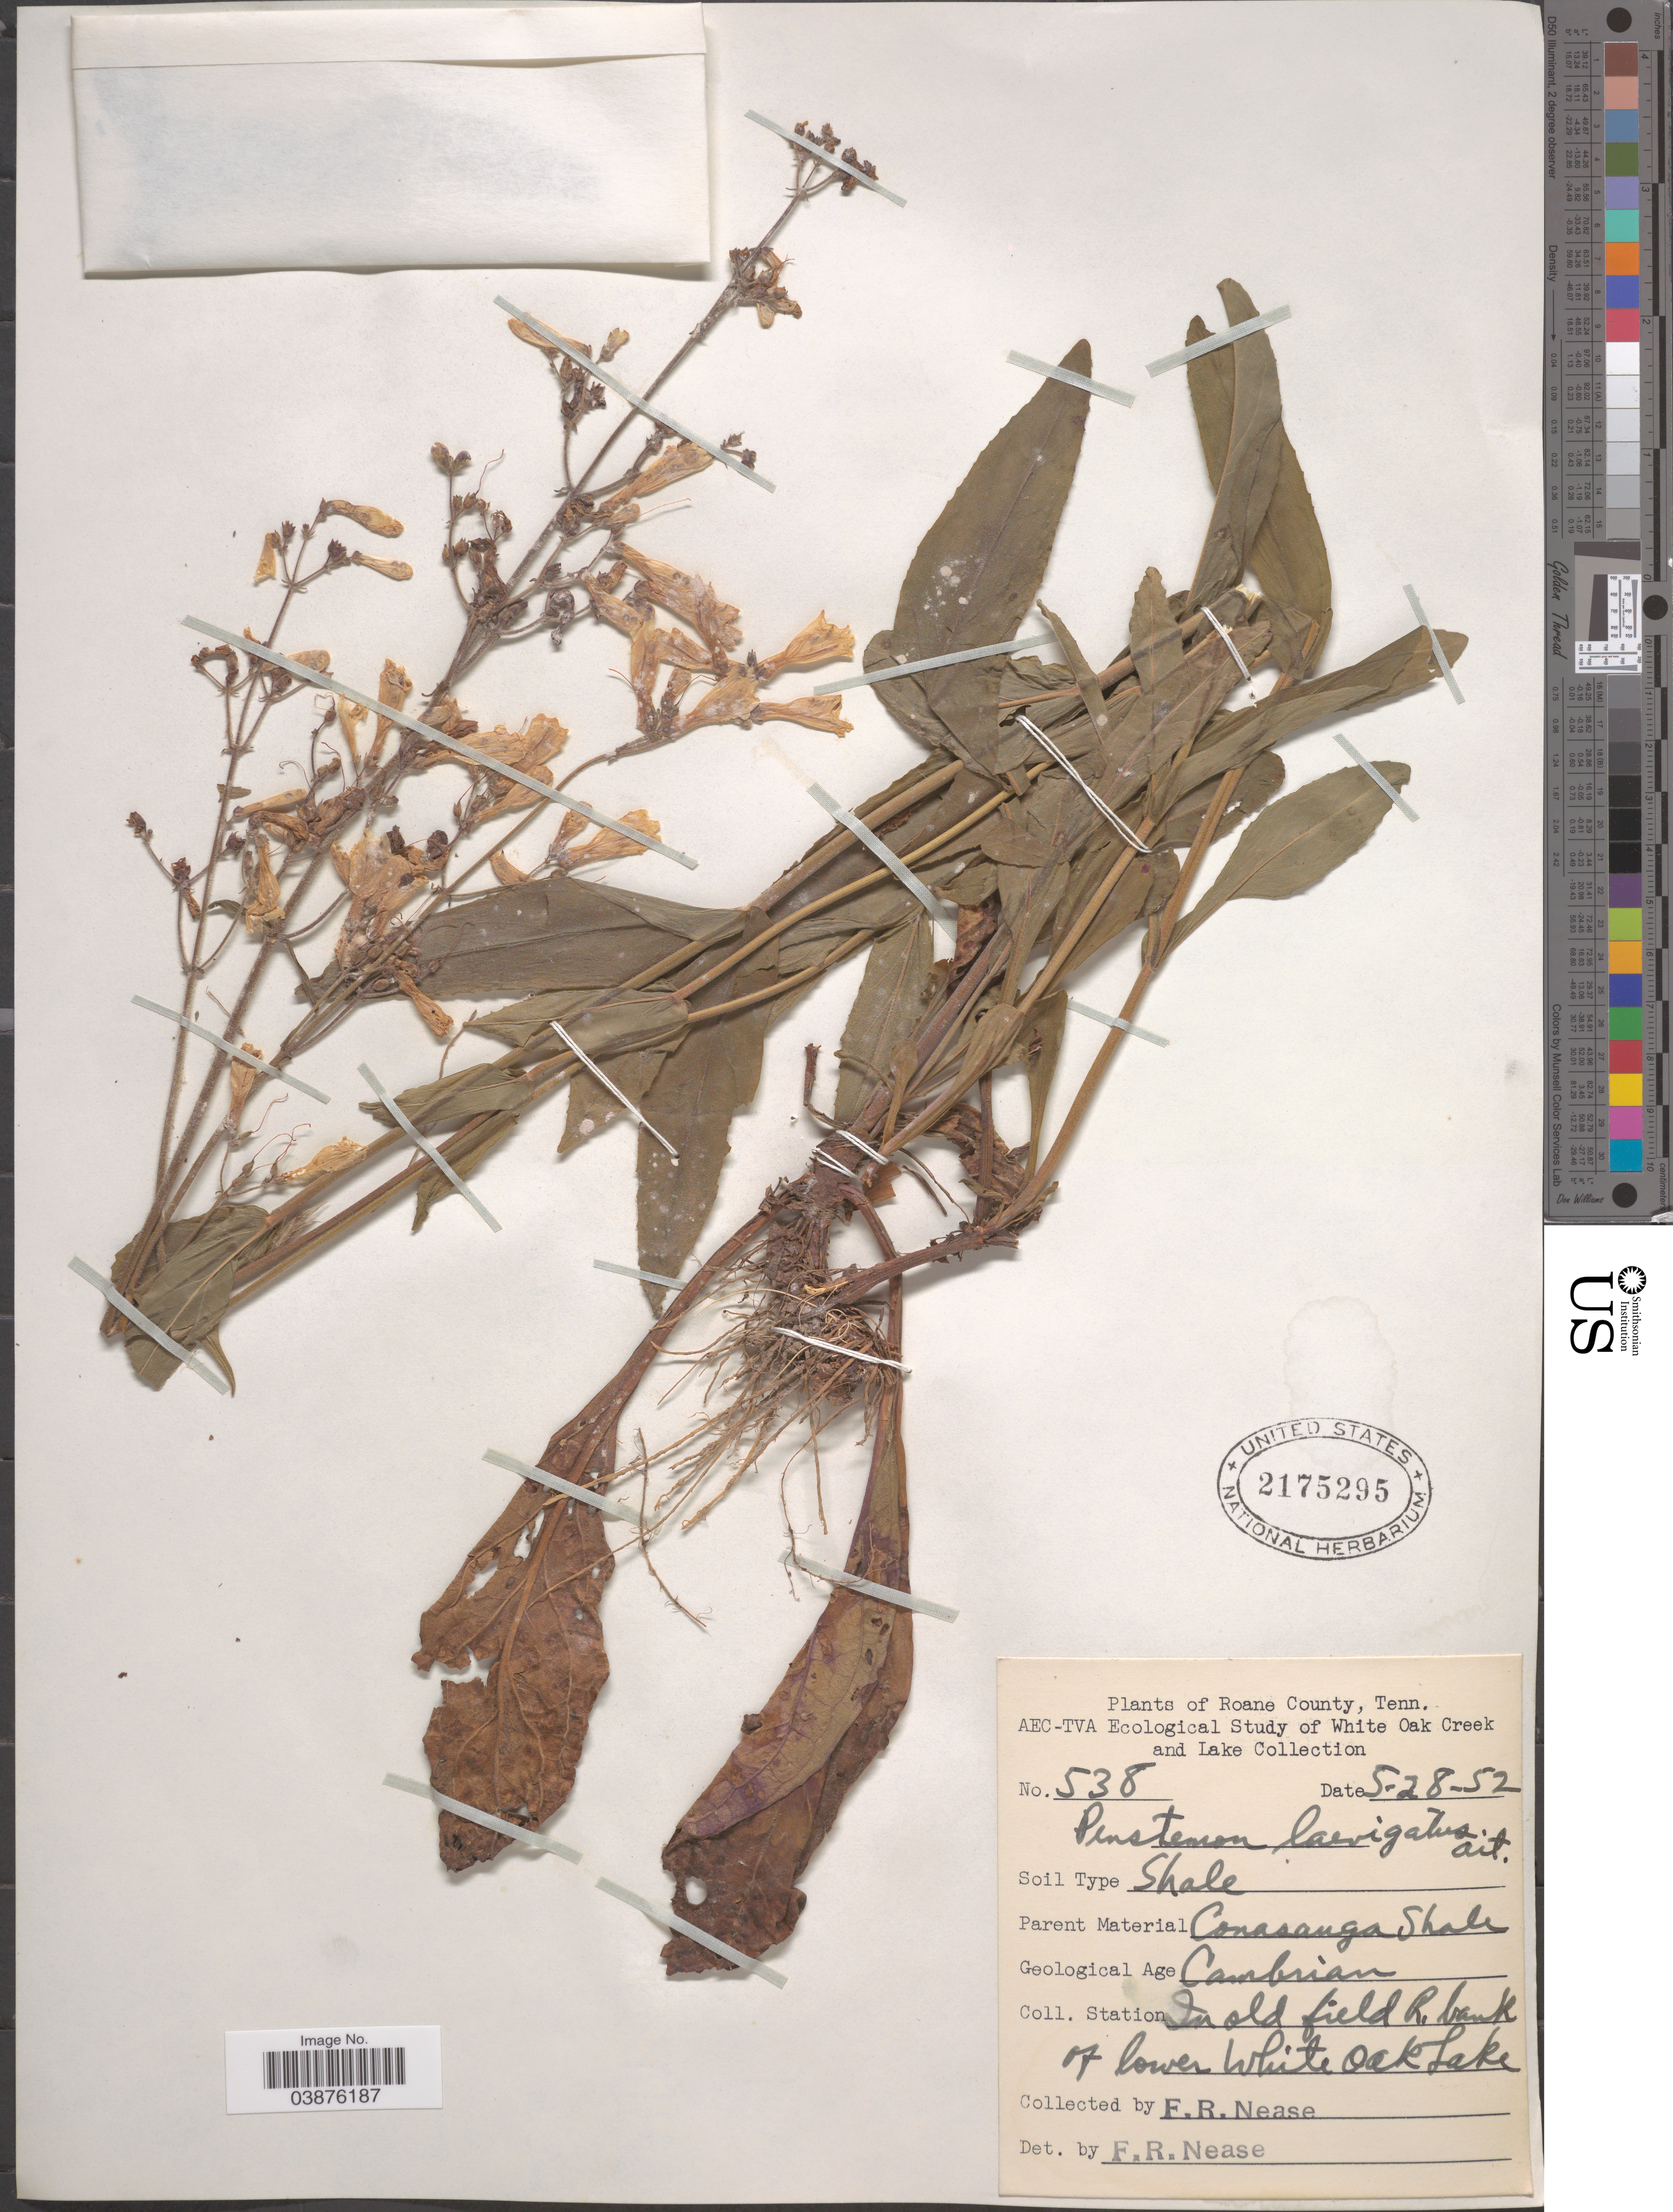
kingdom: Plantae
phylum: Tracheophyta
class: Magnoliopsida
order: Lamiales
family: Plantaginaceae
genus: Penstemon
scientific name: Penstemon laevigatus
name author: Aiton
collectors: F. Nease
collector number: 538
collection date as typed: Transcribed d/m/y: 28/5/52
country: United States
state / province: Tennessee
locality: Roane County. In old field R. bank of lower White Oak Lake.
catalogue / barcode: US 2175295